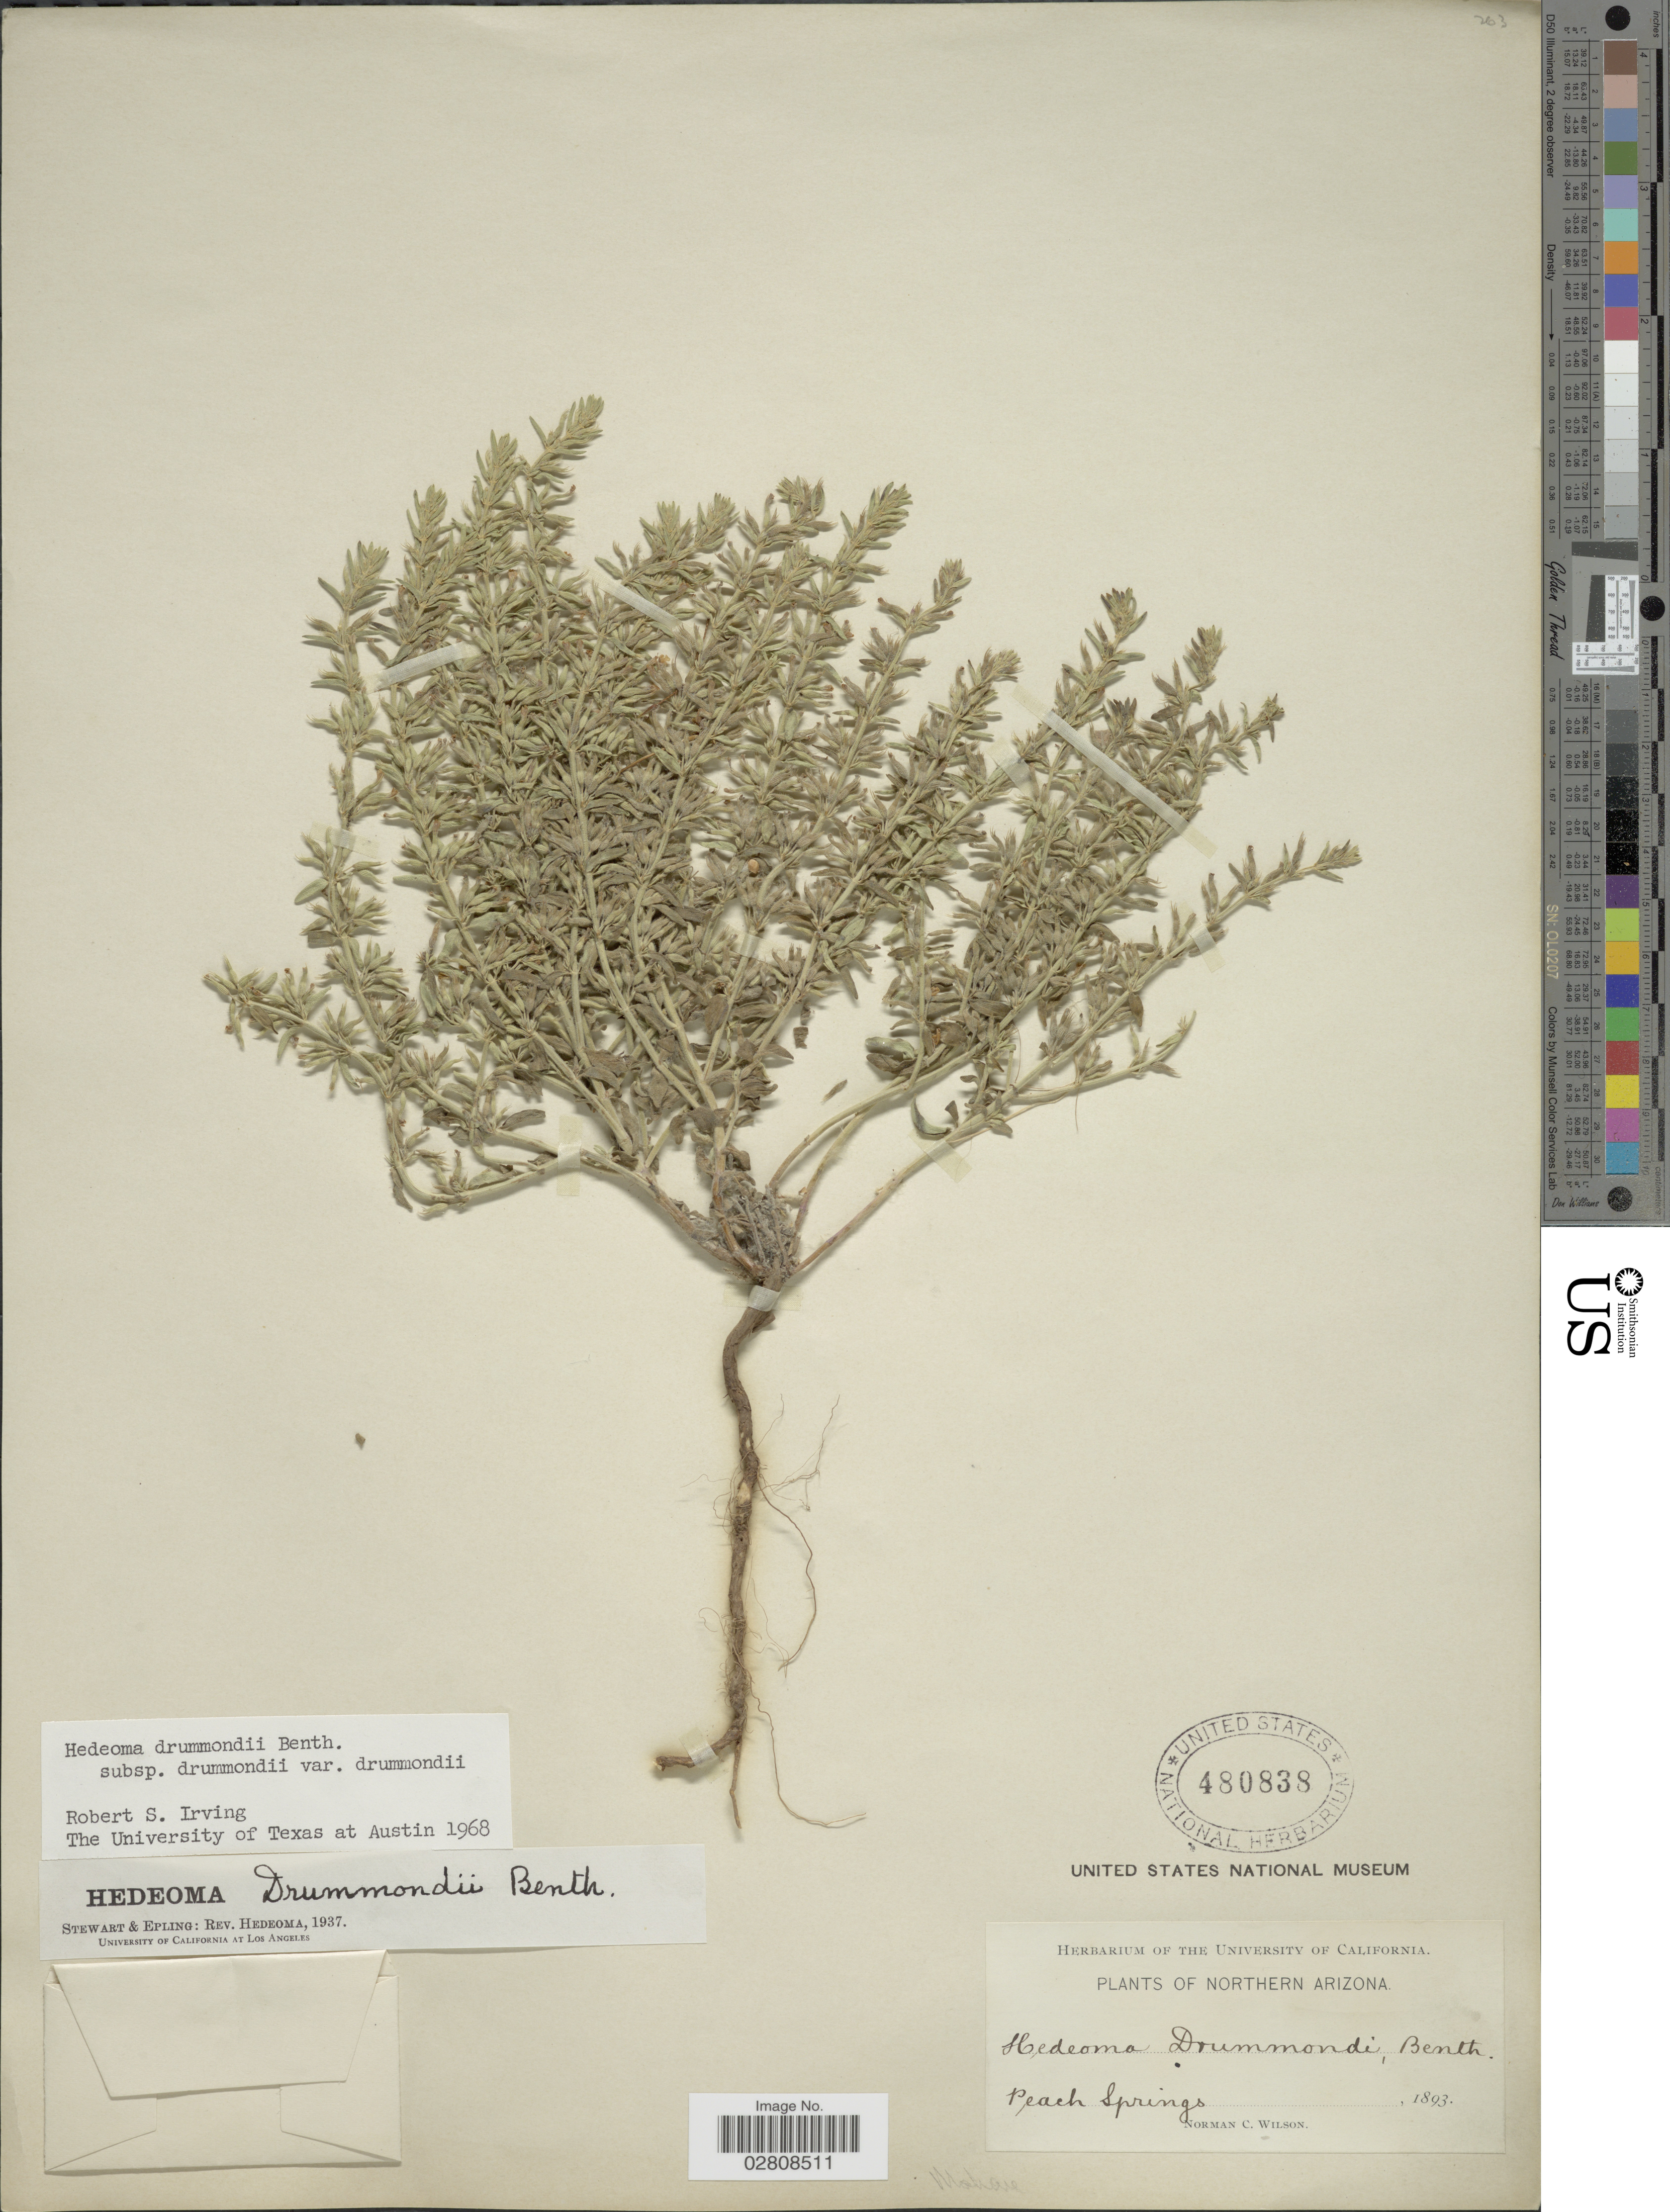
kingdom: Plantae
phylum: Tracheophyta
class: Magnoliopsida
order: Lamiales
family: Lamiaceae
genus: Hedeoma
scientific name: Hedeoma drummondii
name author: Benth.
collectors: N. C. Wilson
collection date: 1893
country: United States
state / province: Arizona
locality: Northern Arizona. Peach Springs.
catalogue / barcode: US 480838